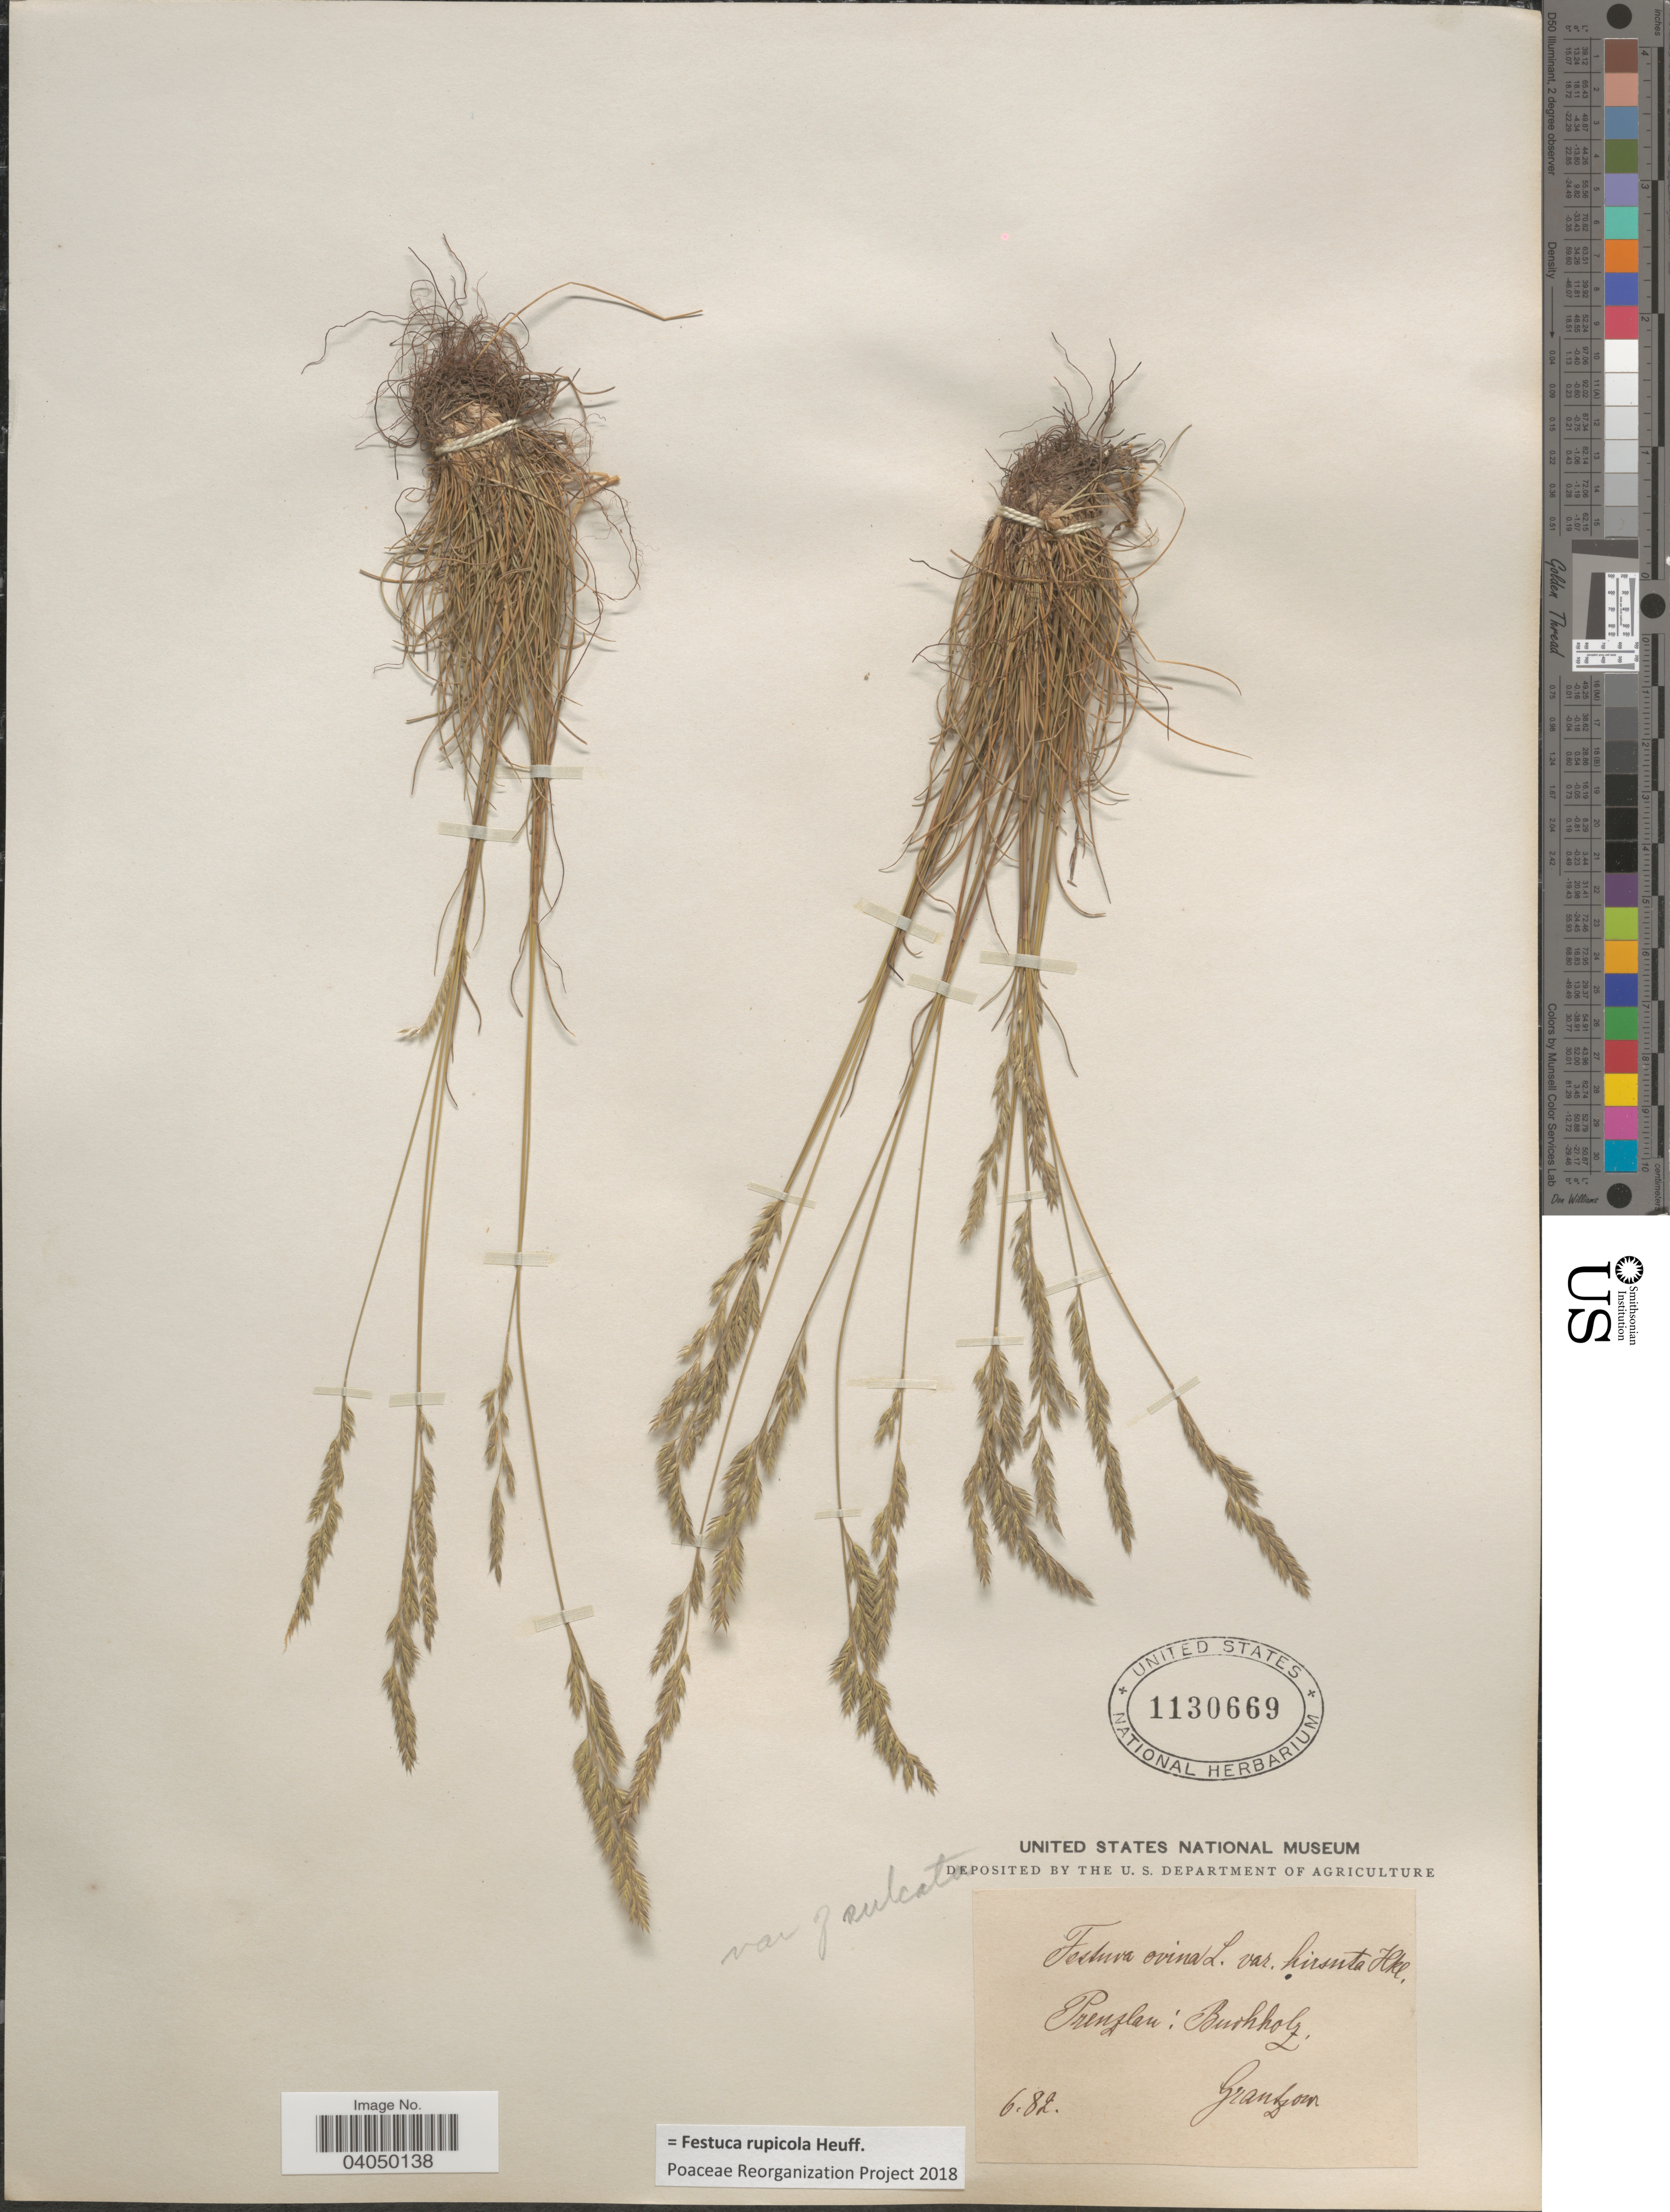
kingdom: Plantae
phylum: Tracheophyta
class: Liliopsida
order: Poales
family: Poaceae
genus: Festuca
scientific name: Festuca rupicola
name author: Heuff.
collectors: Grantzow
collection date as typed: Transcribed d/m/y: /6/82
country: Germany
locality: Prenzlau: Buchholz.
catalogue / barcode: US 1130669